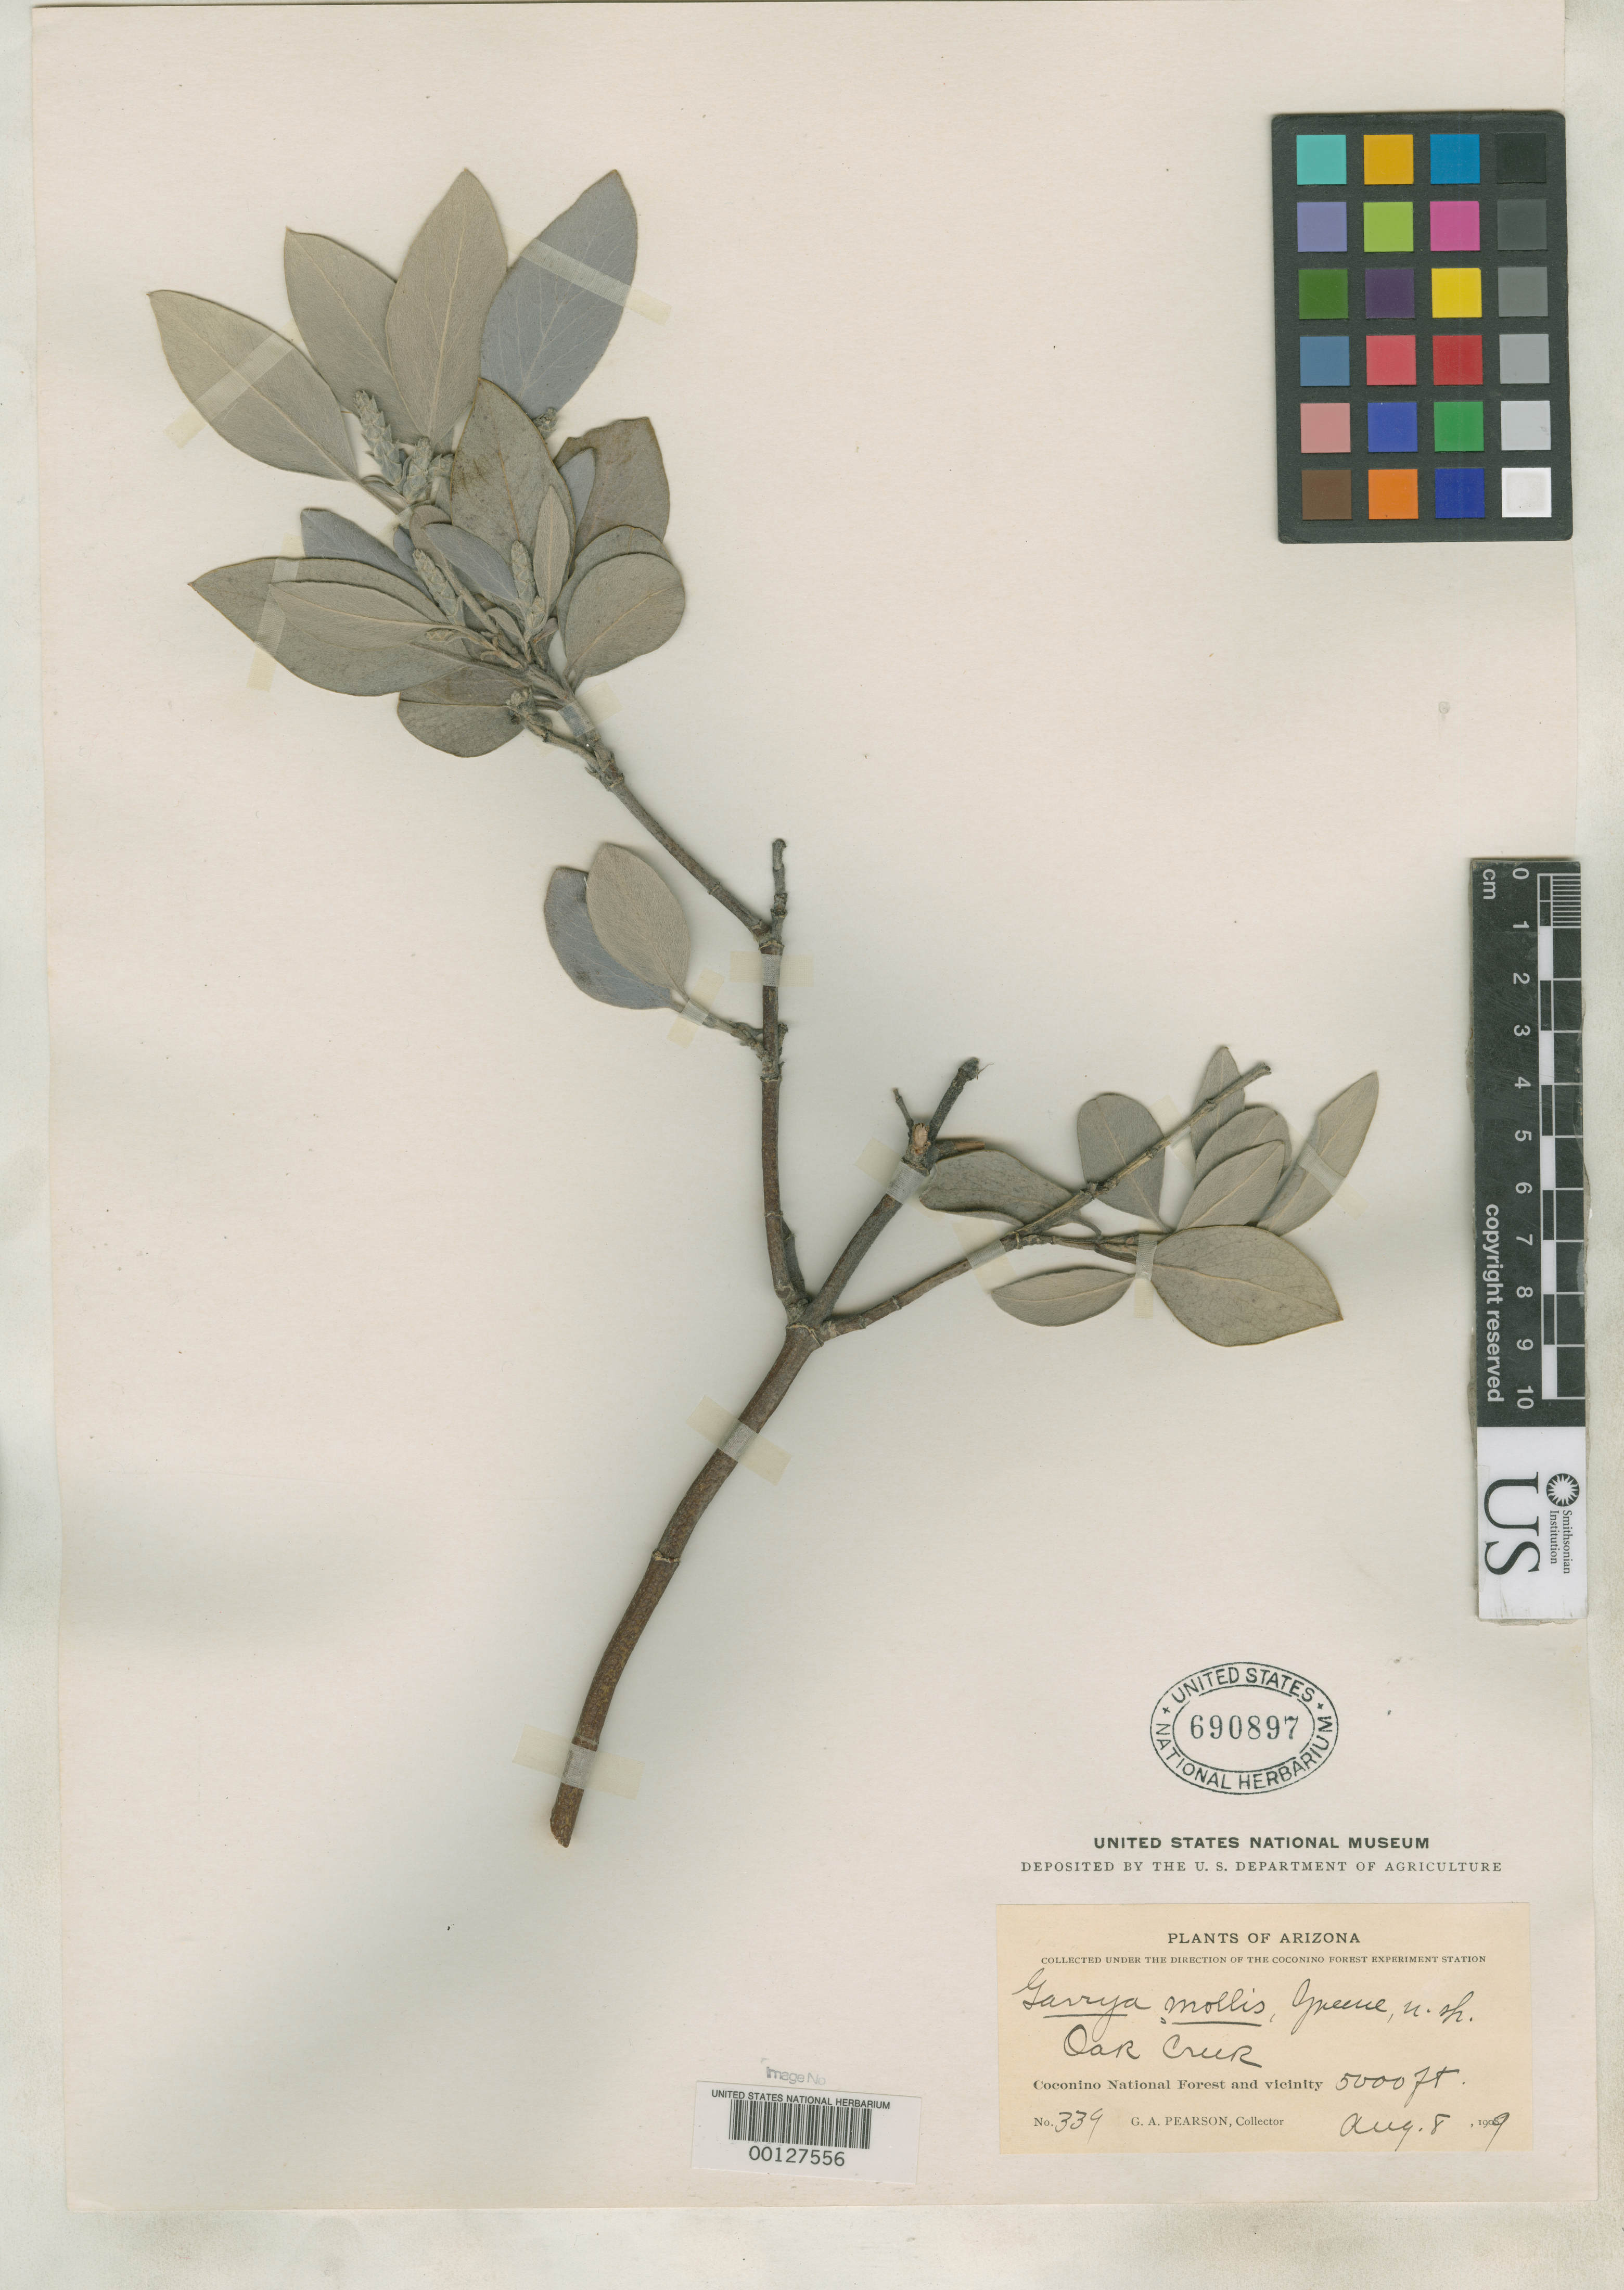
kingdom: Plantae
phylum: Tracheophyta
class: Magnoliopsida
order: Garryales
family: Garryaceae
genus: Garrya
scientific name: Garrya mollis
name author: Greene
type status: Isotype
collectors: G. A. Pearson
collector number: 339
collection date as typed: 08 Aug 1909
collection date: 1909-08-08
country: United States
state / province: Arizona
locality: San Francisco Mountains.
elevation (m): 1524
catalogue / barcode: US 690897